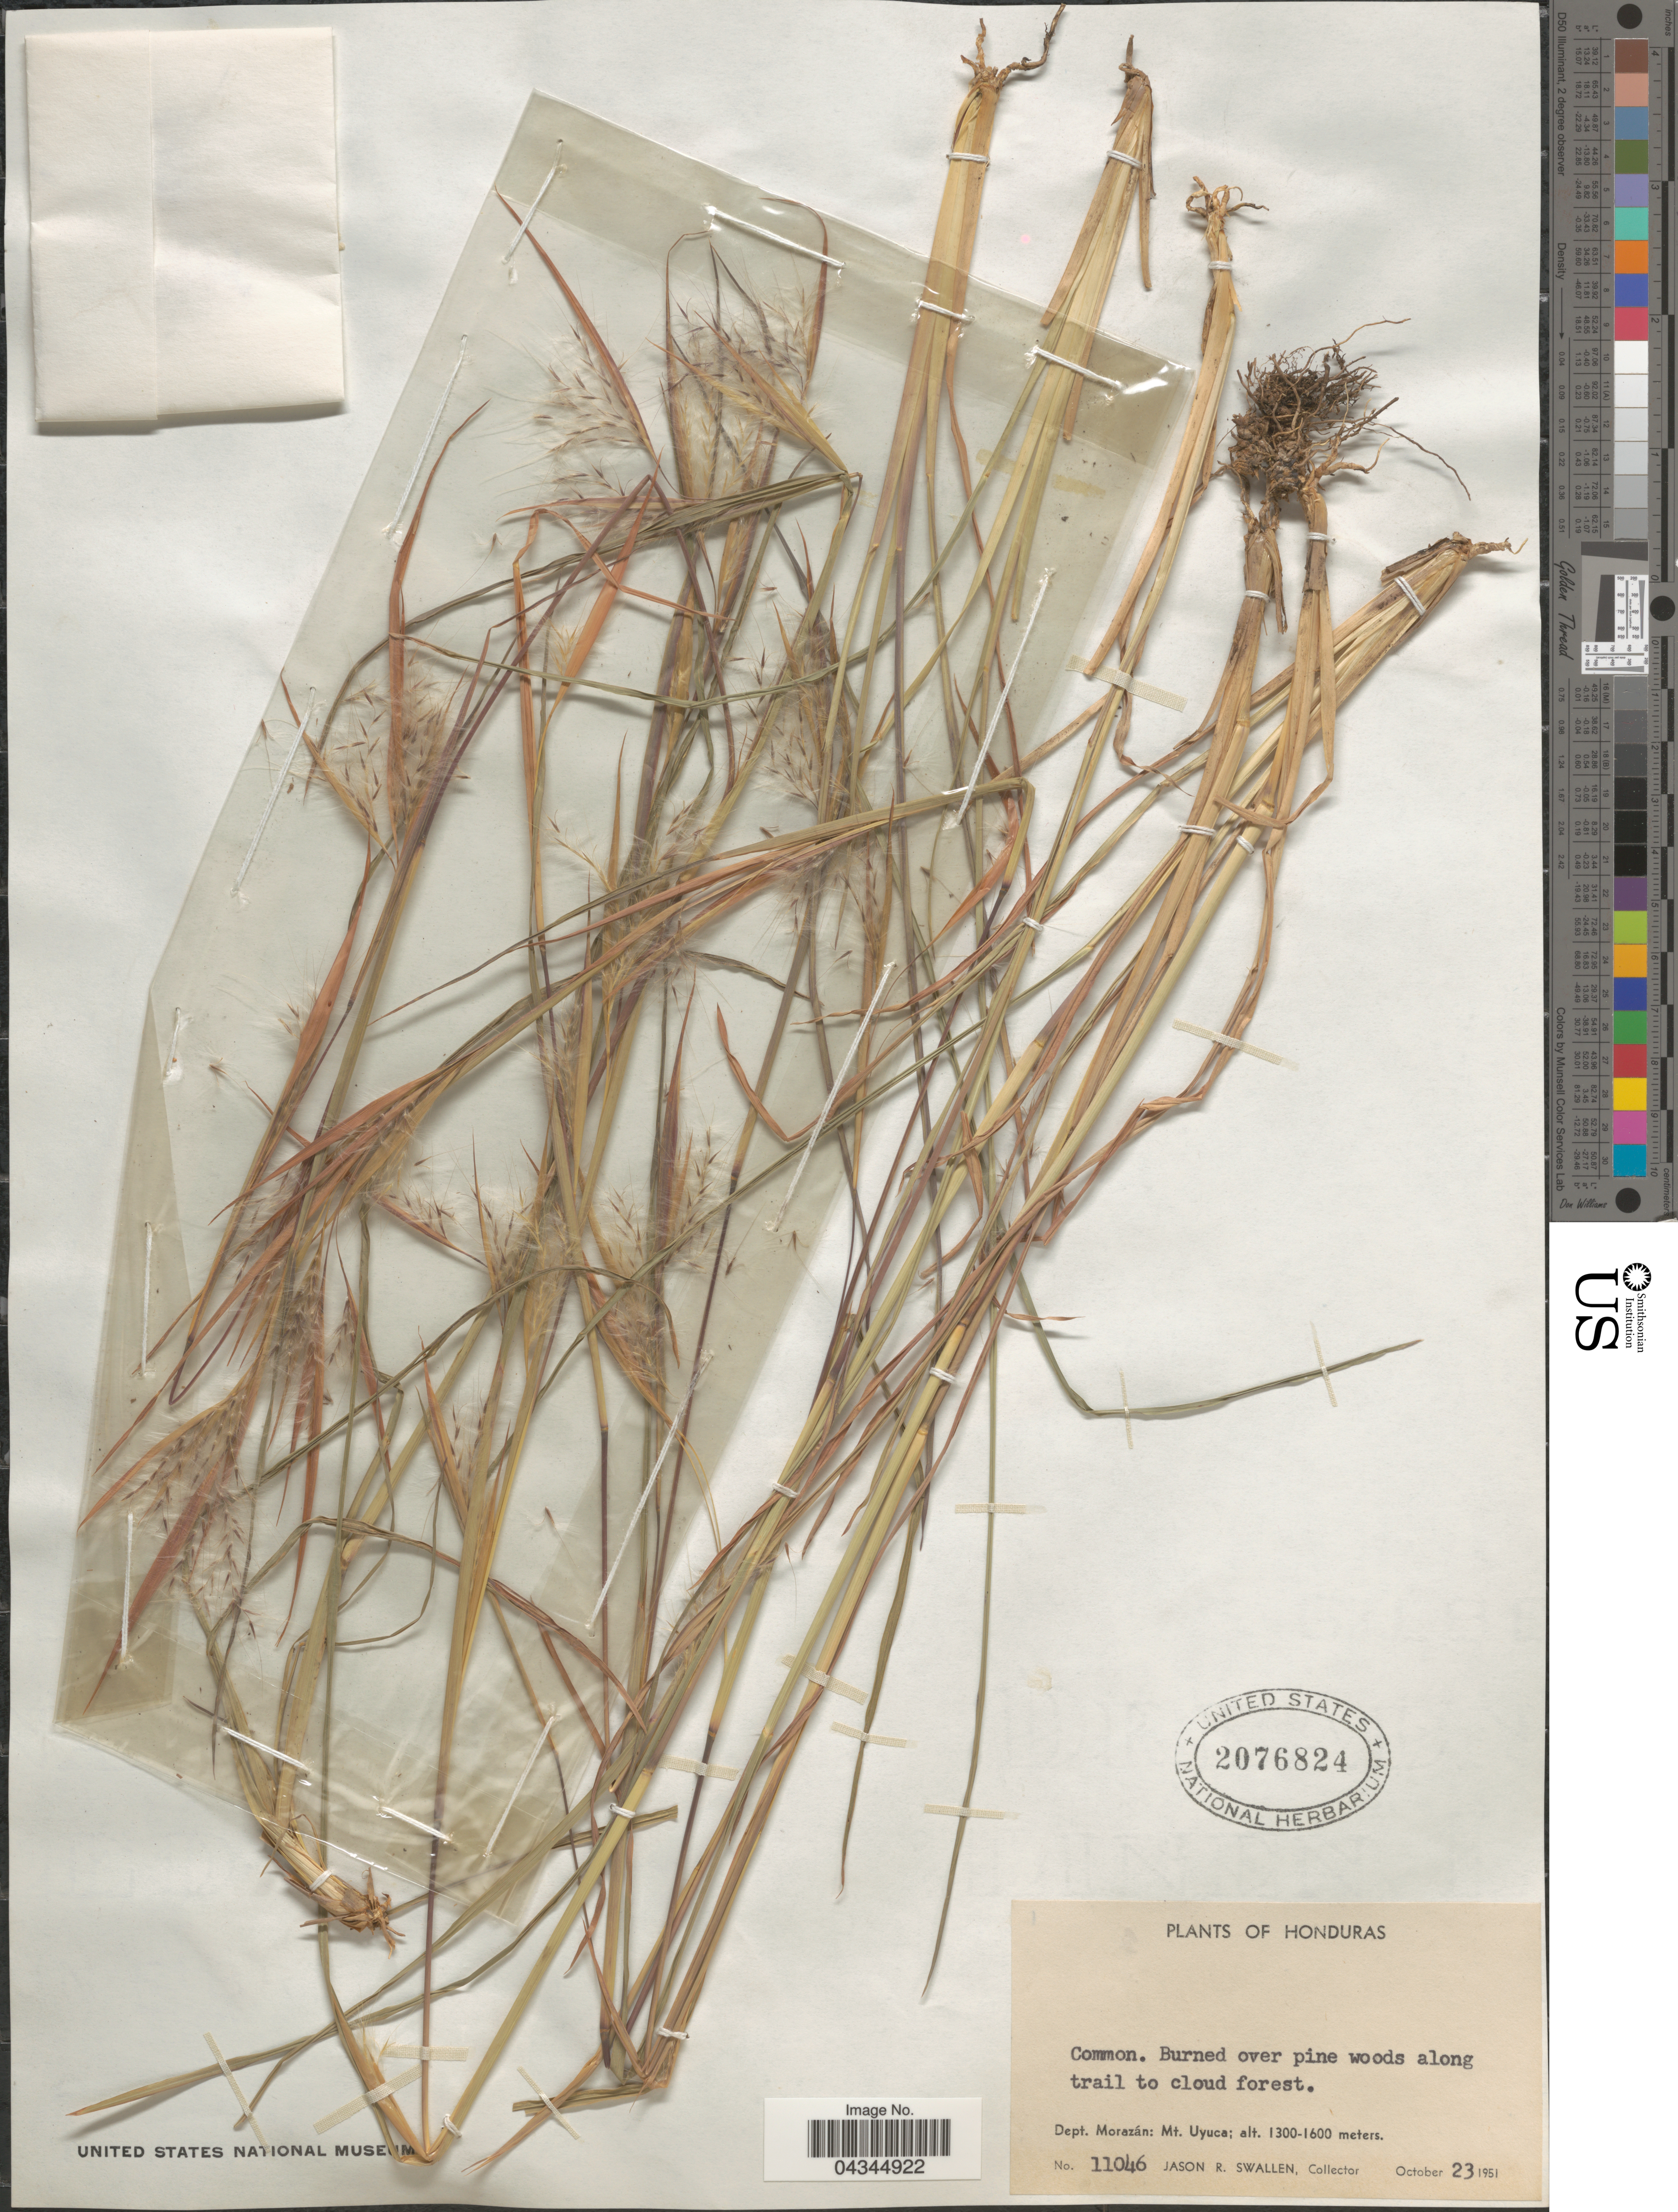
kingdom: Plantae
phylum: Tracheophyta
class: Liliopsida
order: Poales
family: Poaceae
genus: Andropogon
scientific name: Andropogon virginicus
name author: L.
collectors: J. R. Swallen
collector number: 11046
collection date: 1951-10-23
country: Honduras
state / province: Fco. Morazán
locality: Dept. Morazán: Mt. Uyuca.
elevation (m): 1300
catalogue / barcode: US 2076824